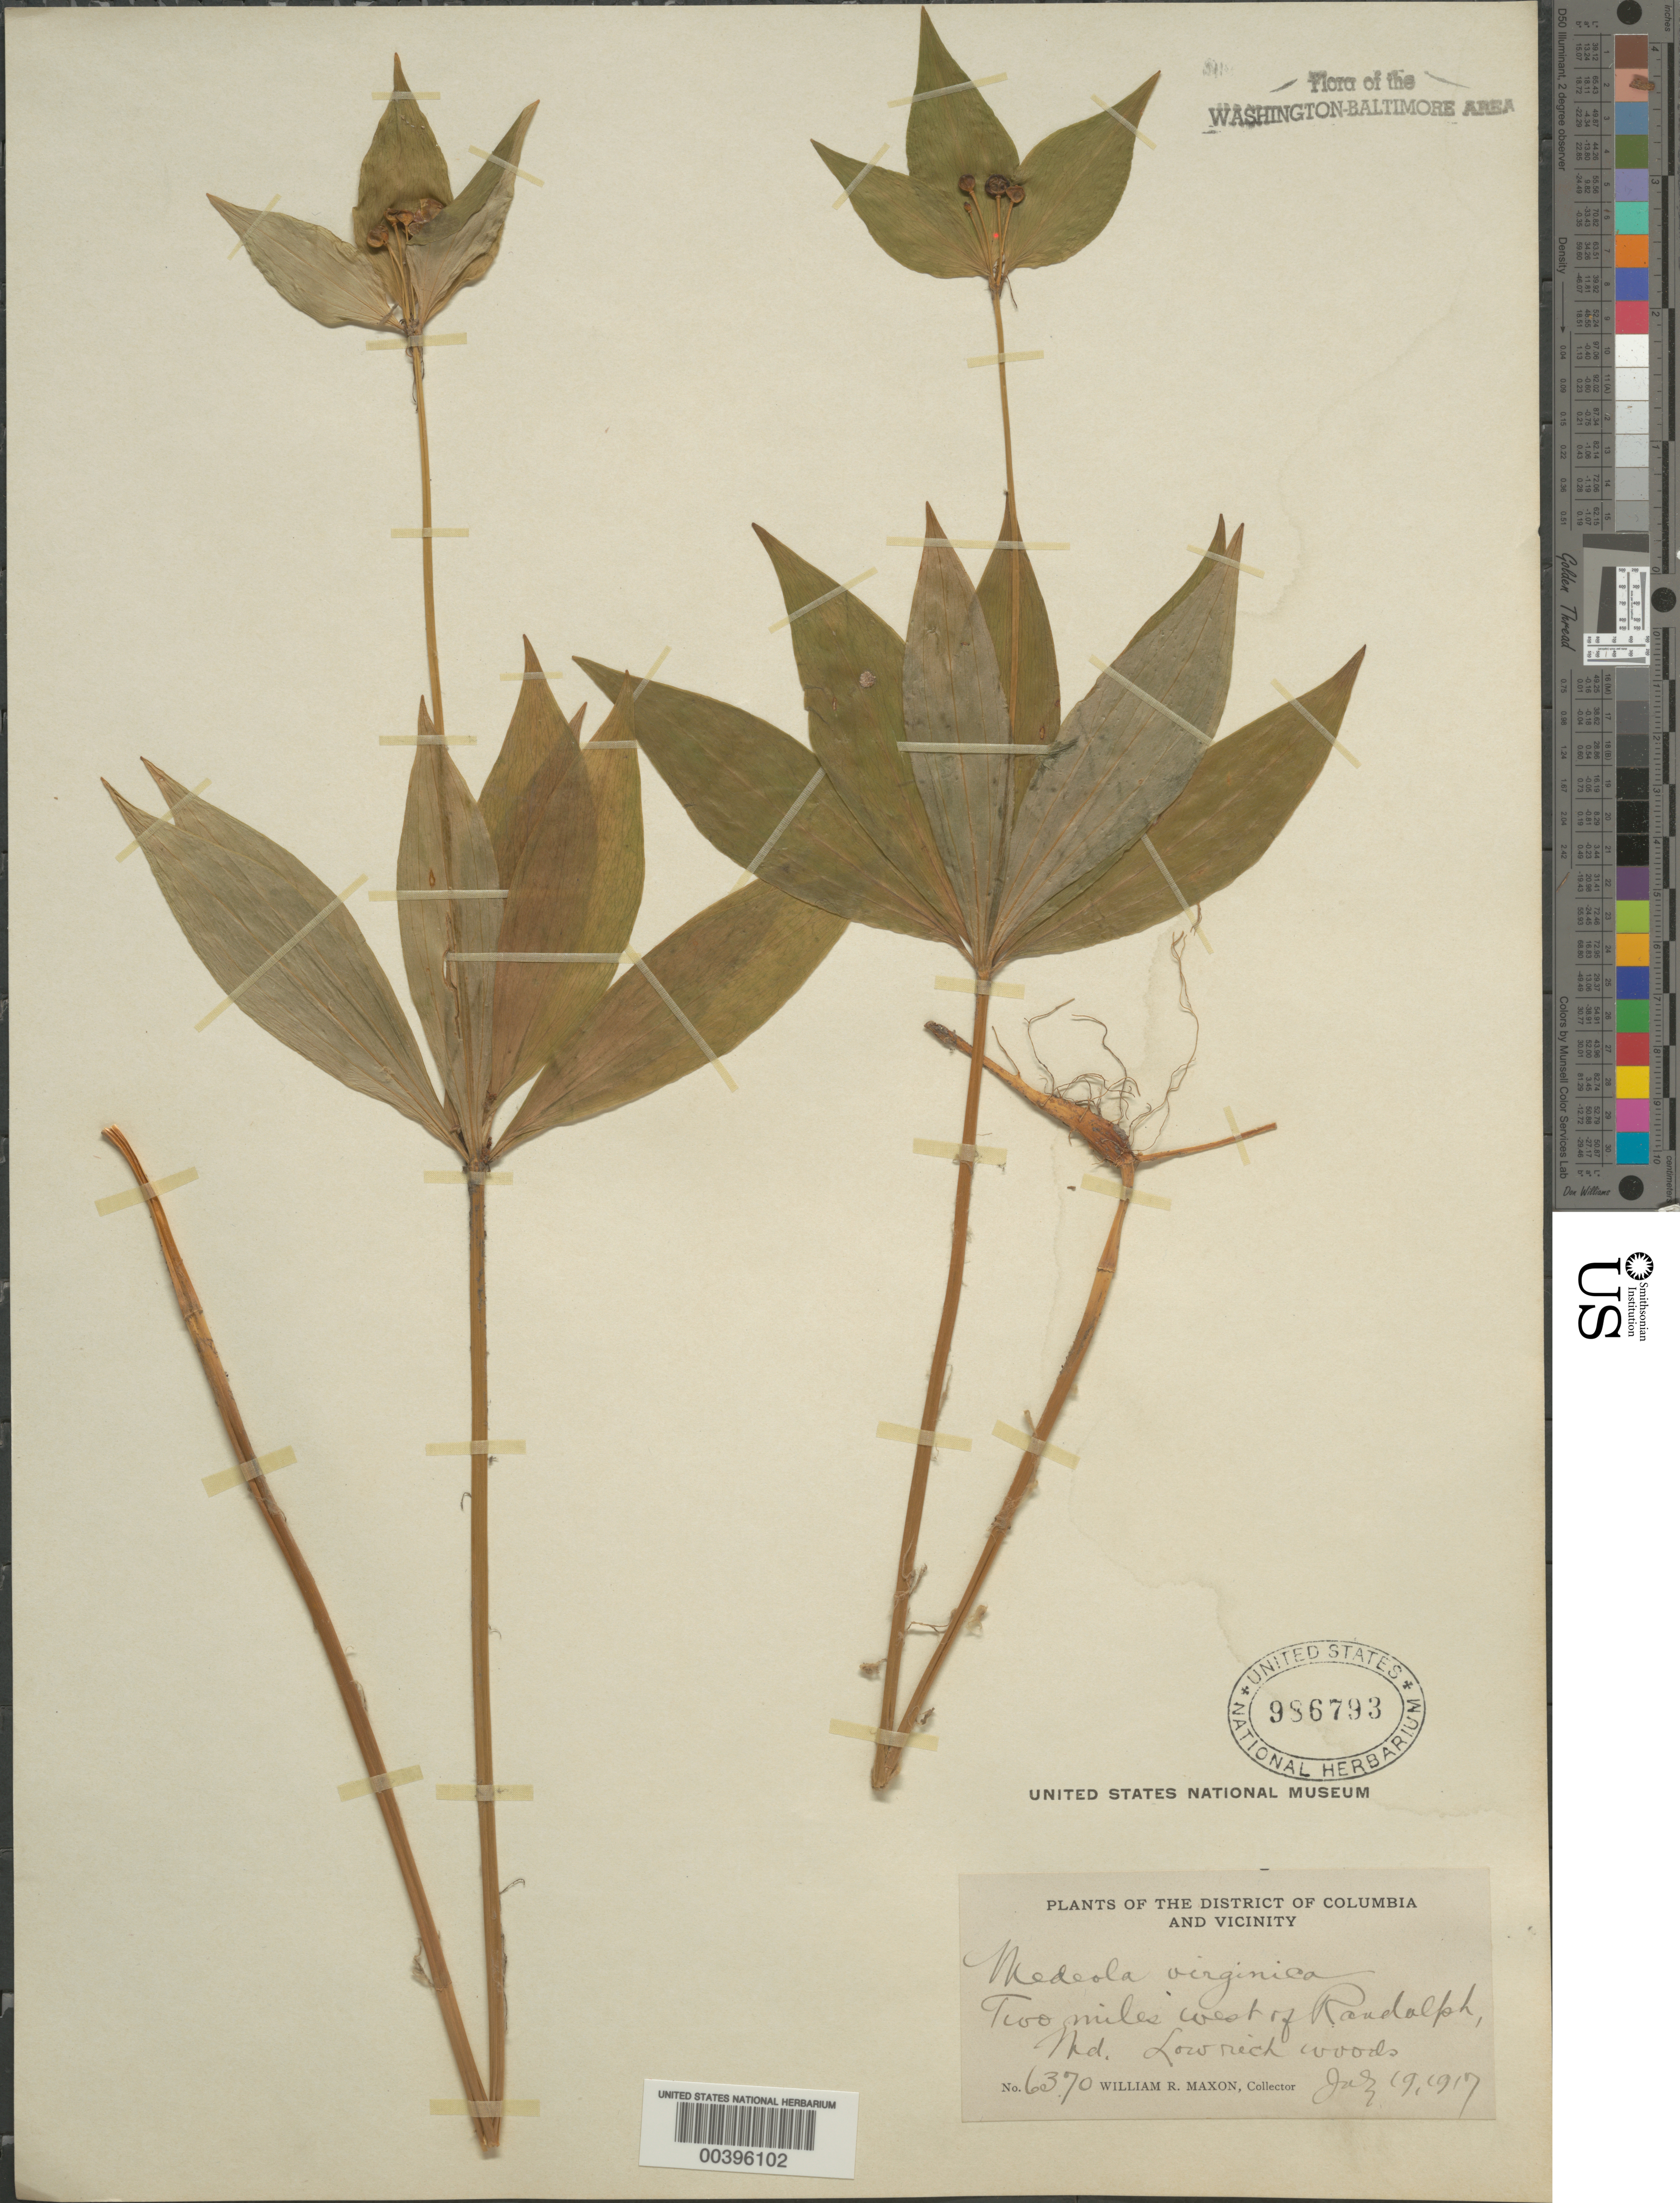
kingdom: Plantae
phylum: Tracheophyta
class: Liliopsida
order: Liliales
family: Liliaceae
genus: Medeola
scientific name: Medeola virginiana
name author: (L.) Desf.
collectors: W. R. Maxon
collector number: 6370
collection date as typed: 19 Jul 1917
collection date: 1917-07-19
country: United States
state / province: Maryland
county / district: Montgomery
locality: West of Randolph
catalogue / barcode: US 986793